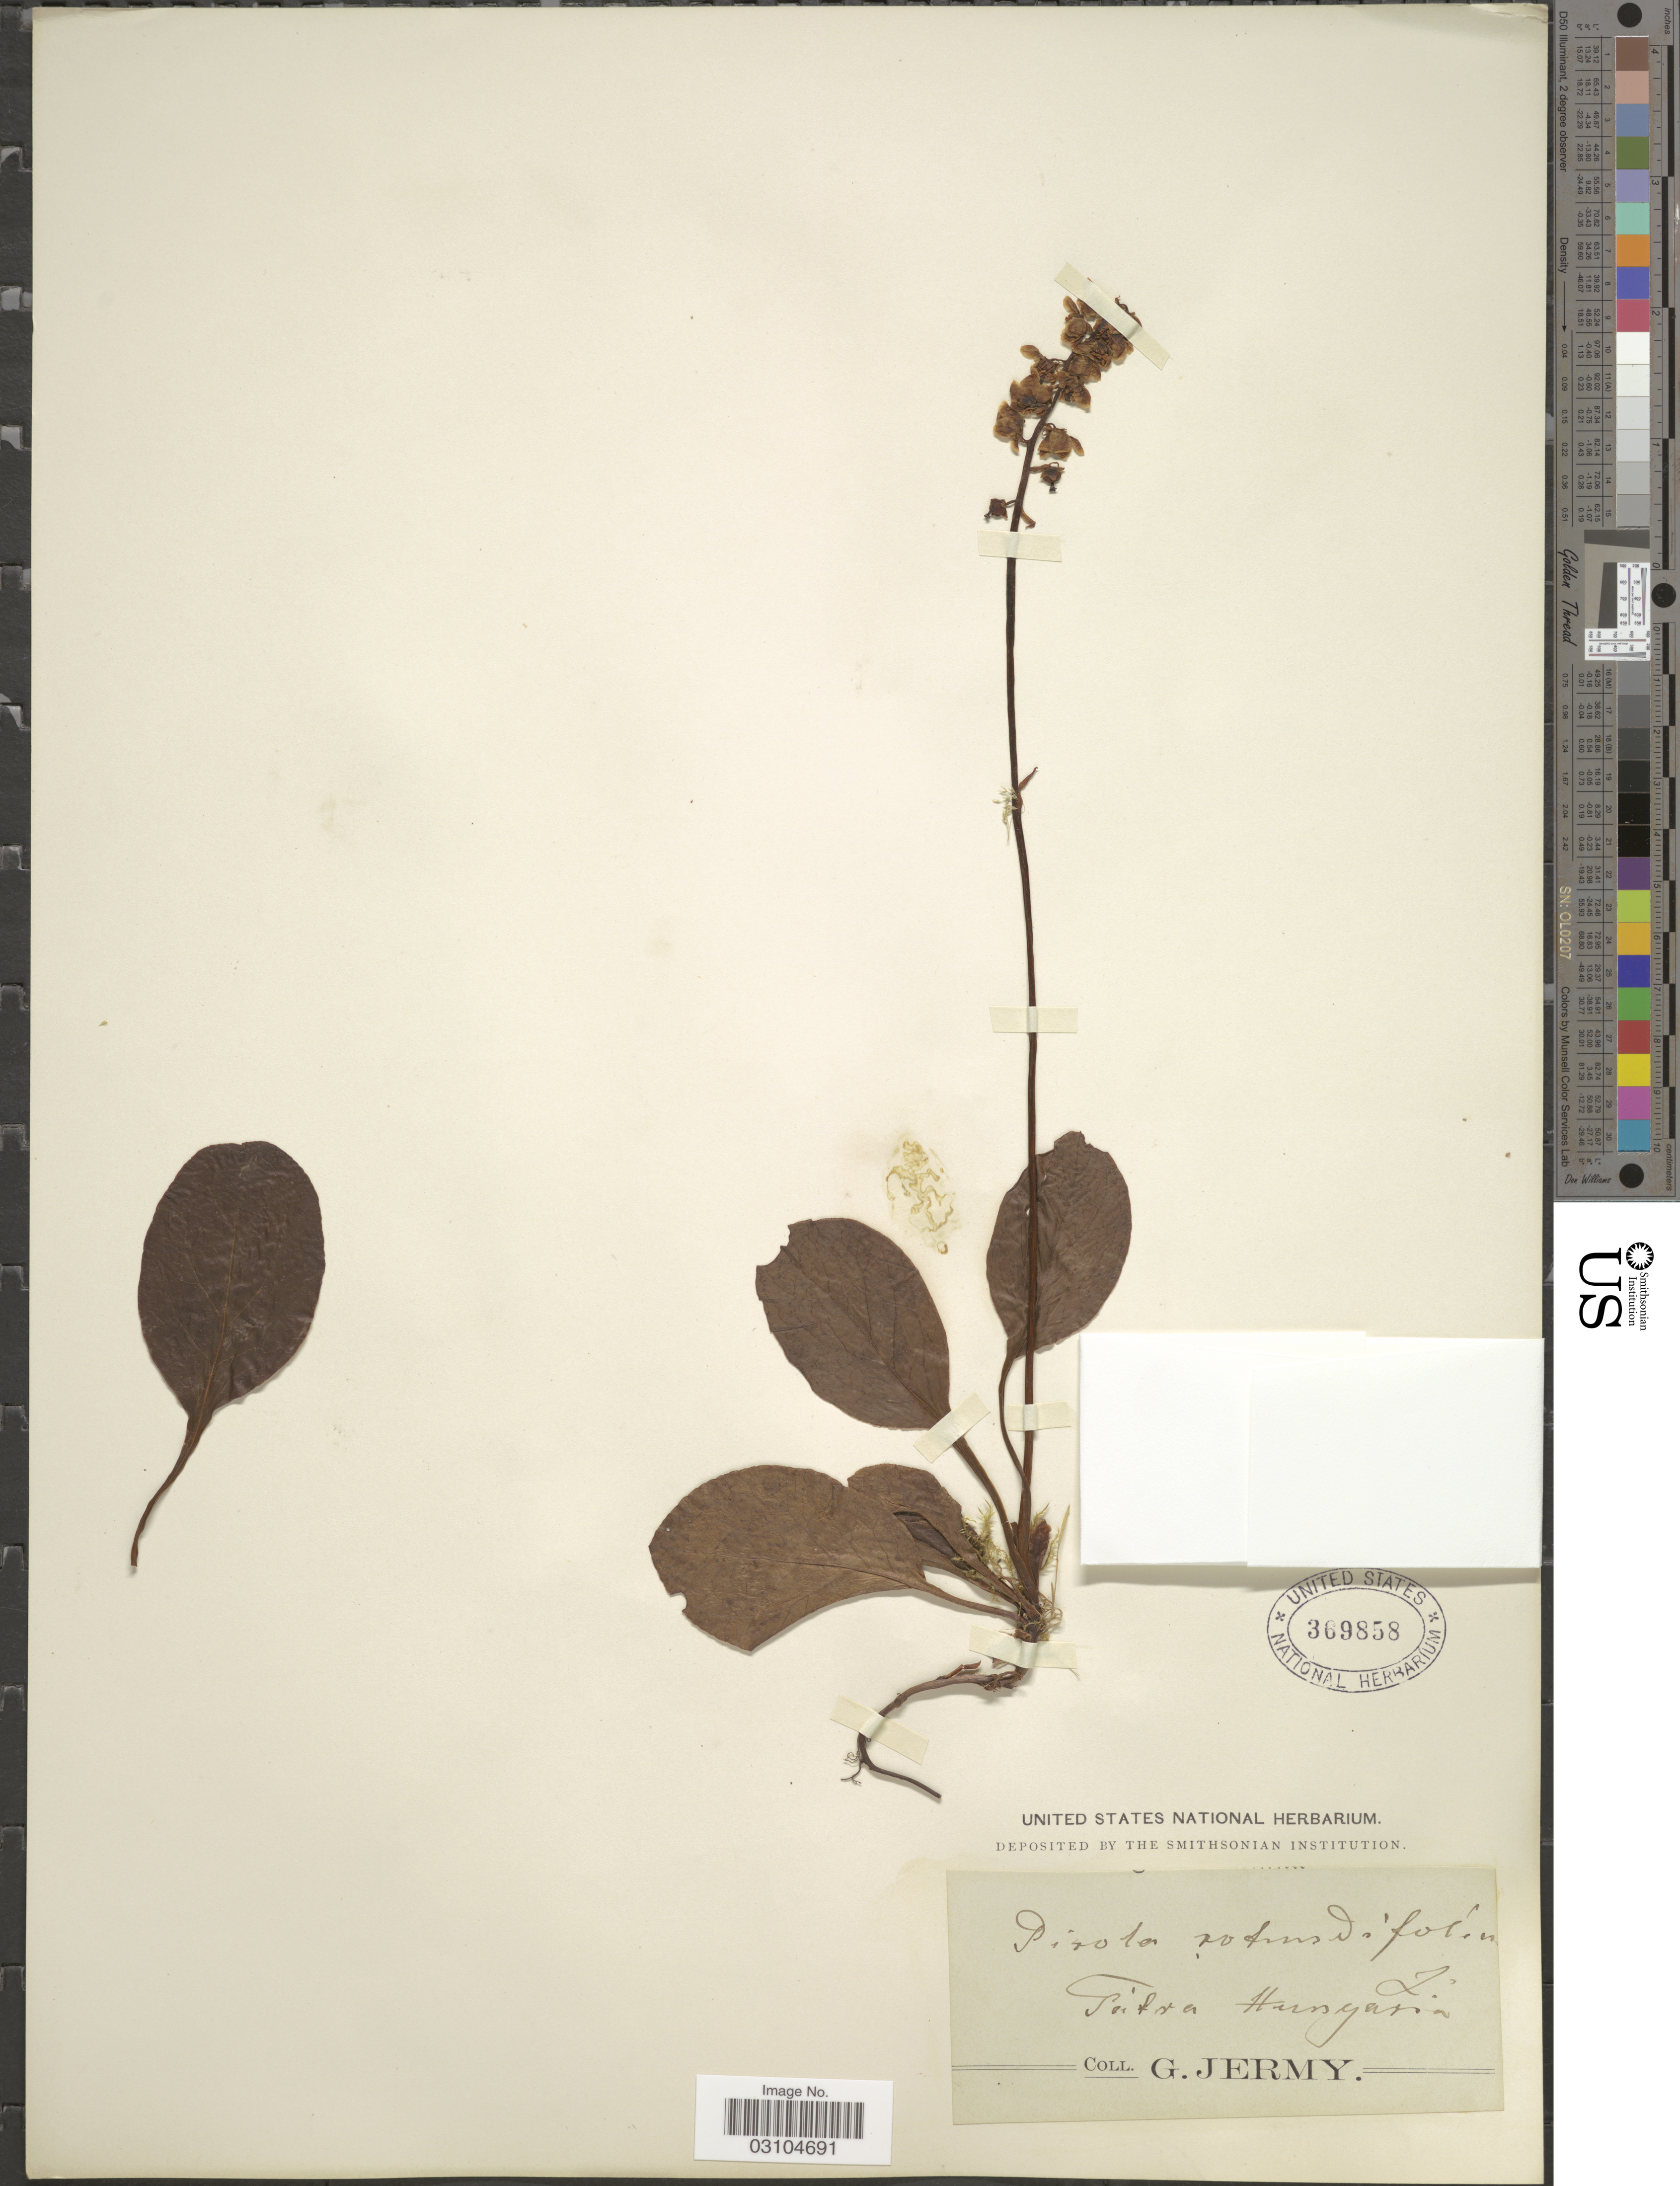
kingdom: Plantae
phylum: Tracheophyta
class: Magnoliopsida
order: Ericales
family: Ericaceae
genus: Pyrola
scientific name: Pyrola rotundifolia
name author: L.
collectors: G. Jermy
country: Hungary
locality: Tatra.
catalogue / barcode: US 369858